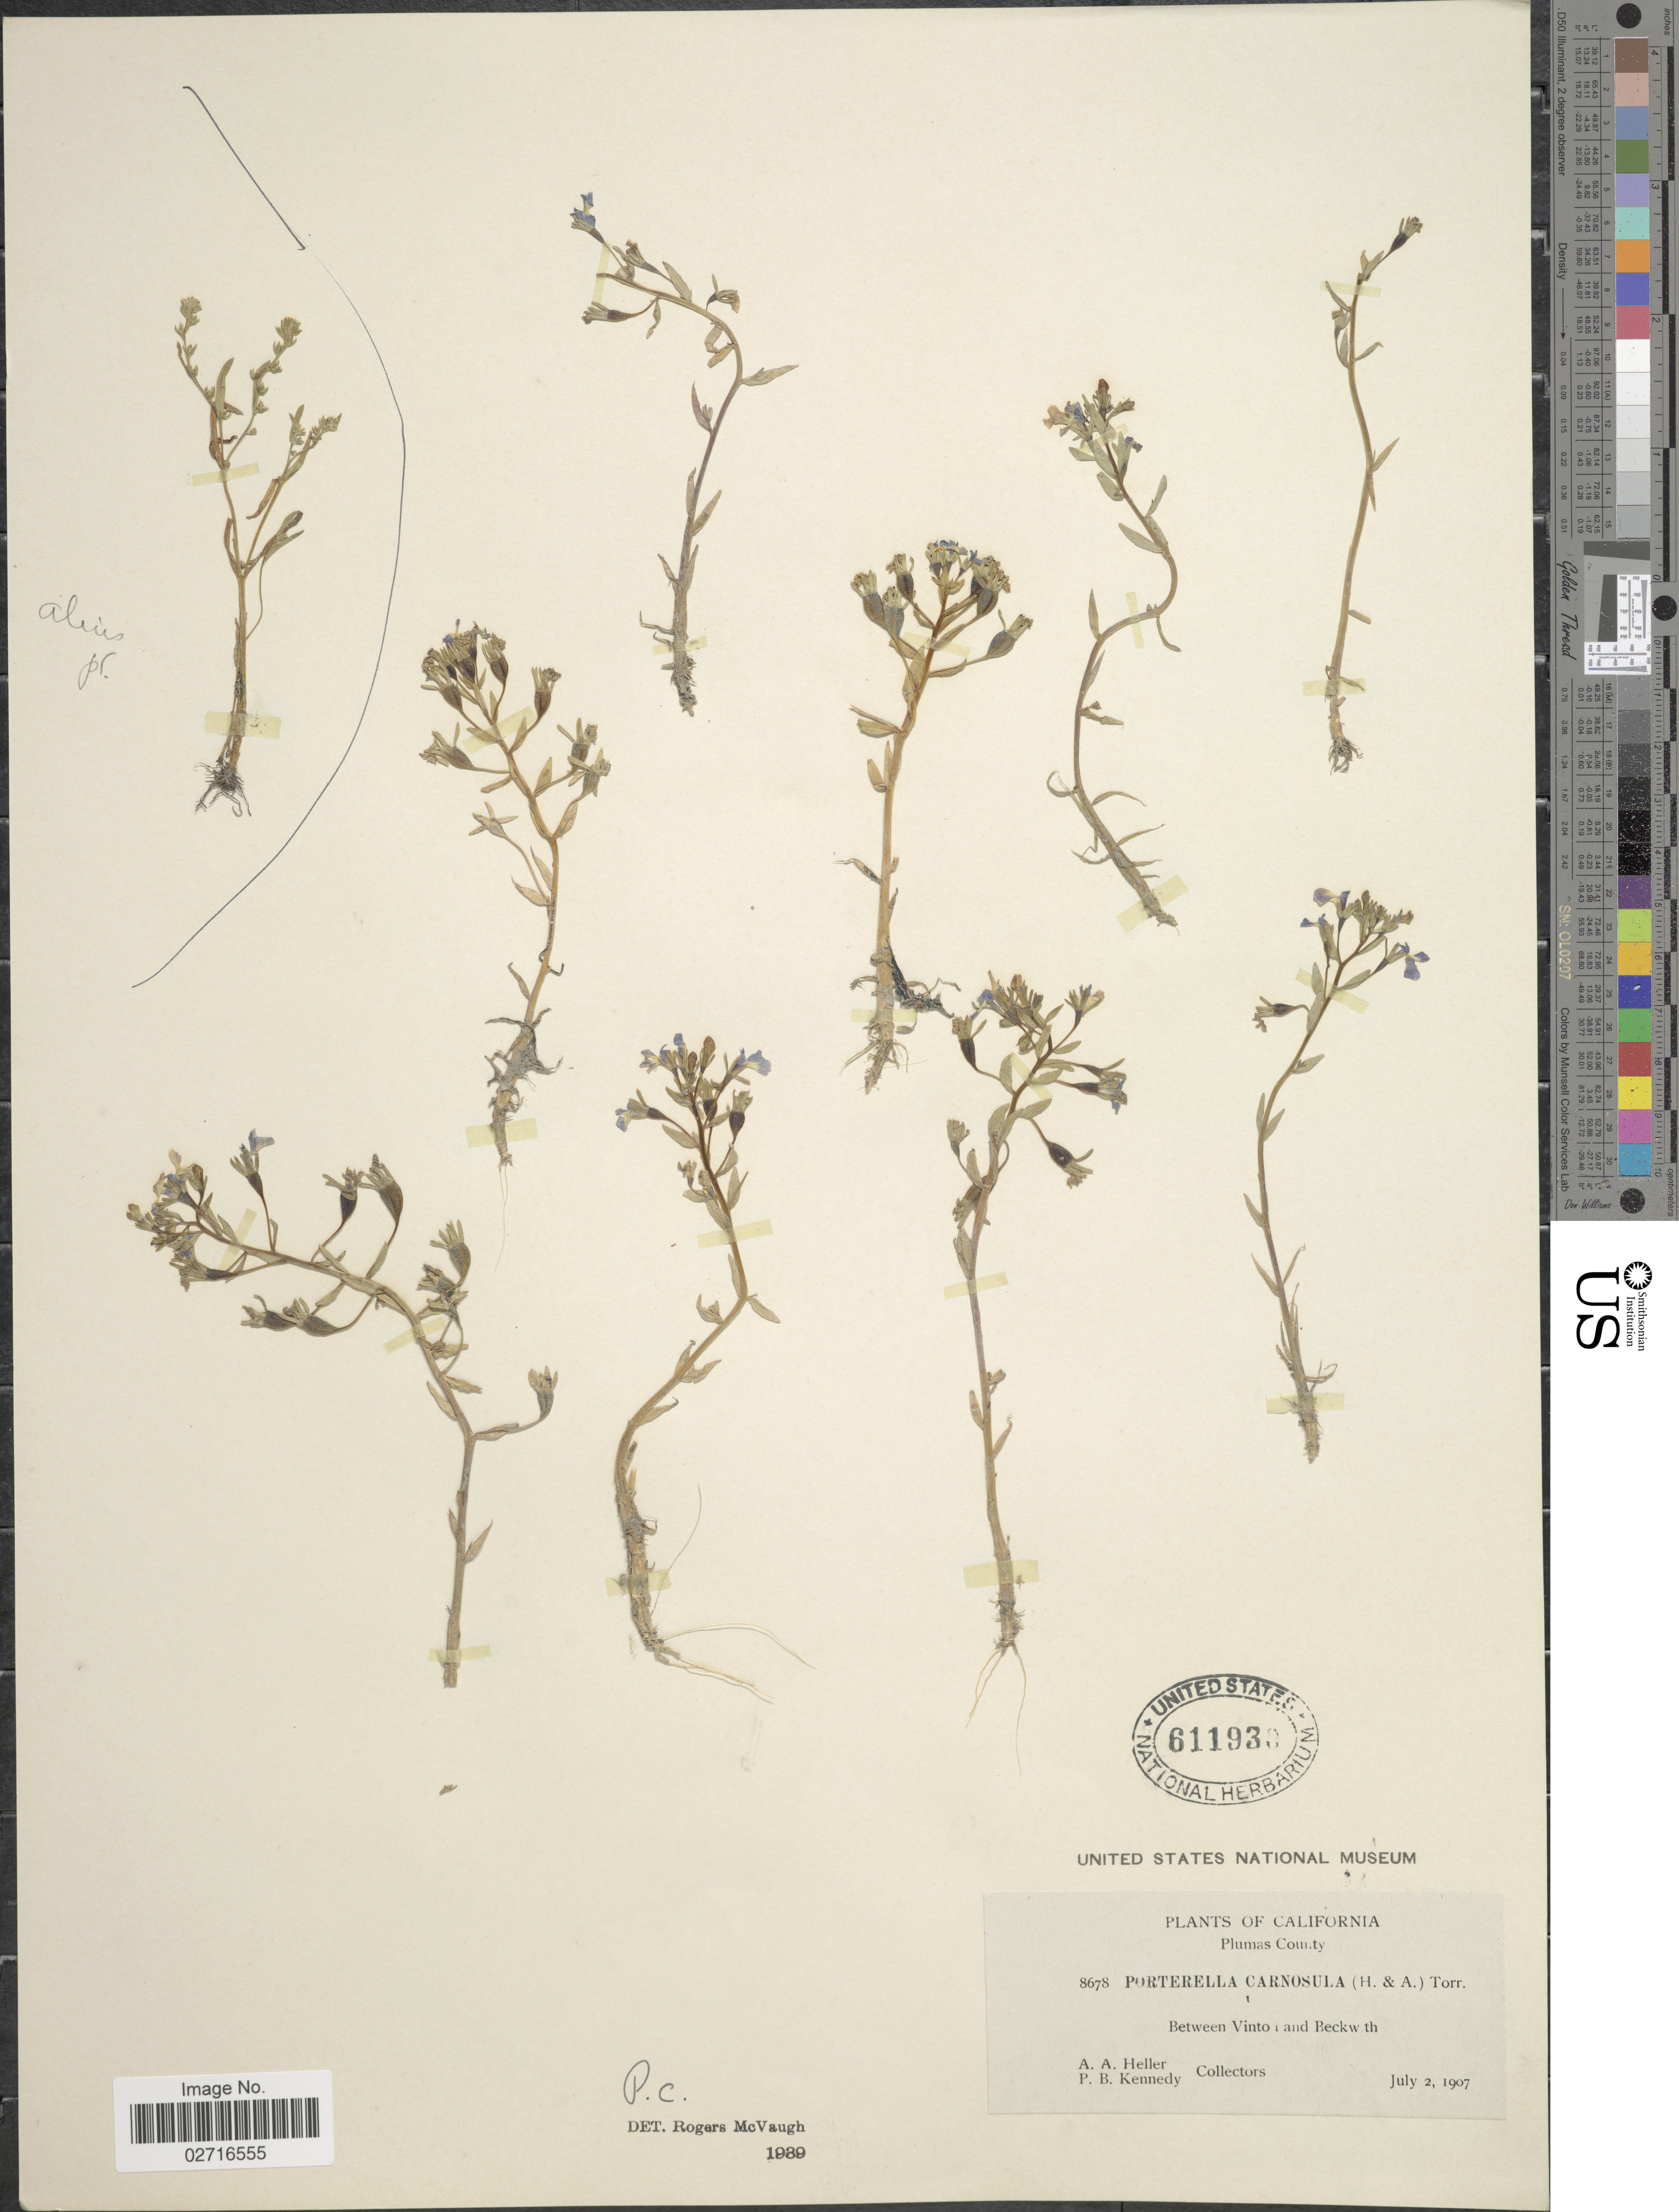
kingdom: Plantae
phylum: Tracheophyta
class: Magnoliopsida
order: Asterales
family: Campanulaceae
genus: Laurentia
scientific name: Laurentia carnosula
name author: (Hook. & Arn.) Benth. ex A. Gray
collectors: A. A. Heller & P. B. Kennedy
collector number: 8678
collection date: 1907-07-02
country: United States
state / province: California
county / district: Plumas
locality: Plumas County, between Vinton and Beckwith.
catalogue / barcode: US 611930